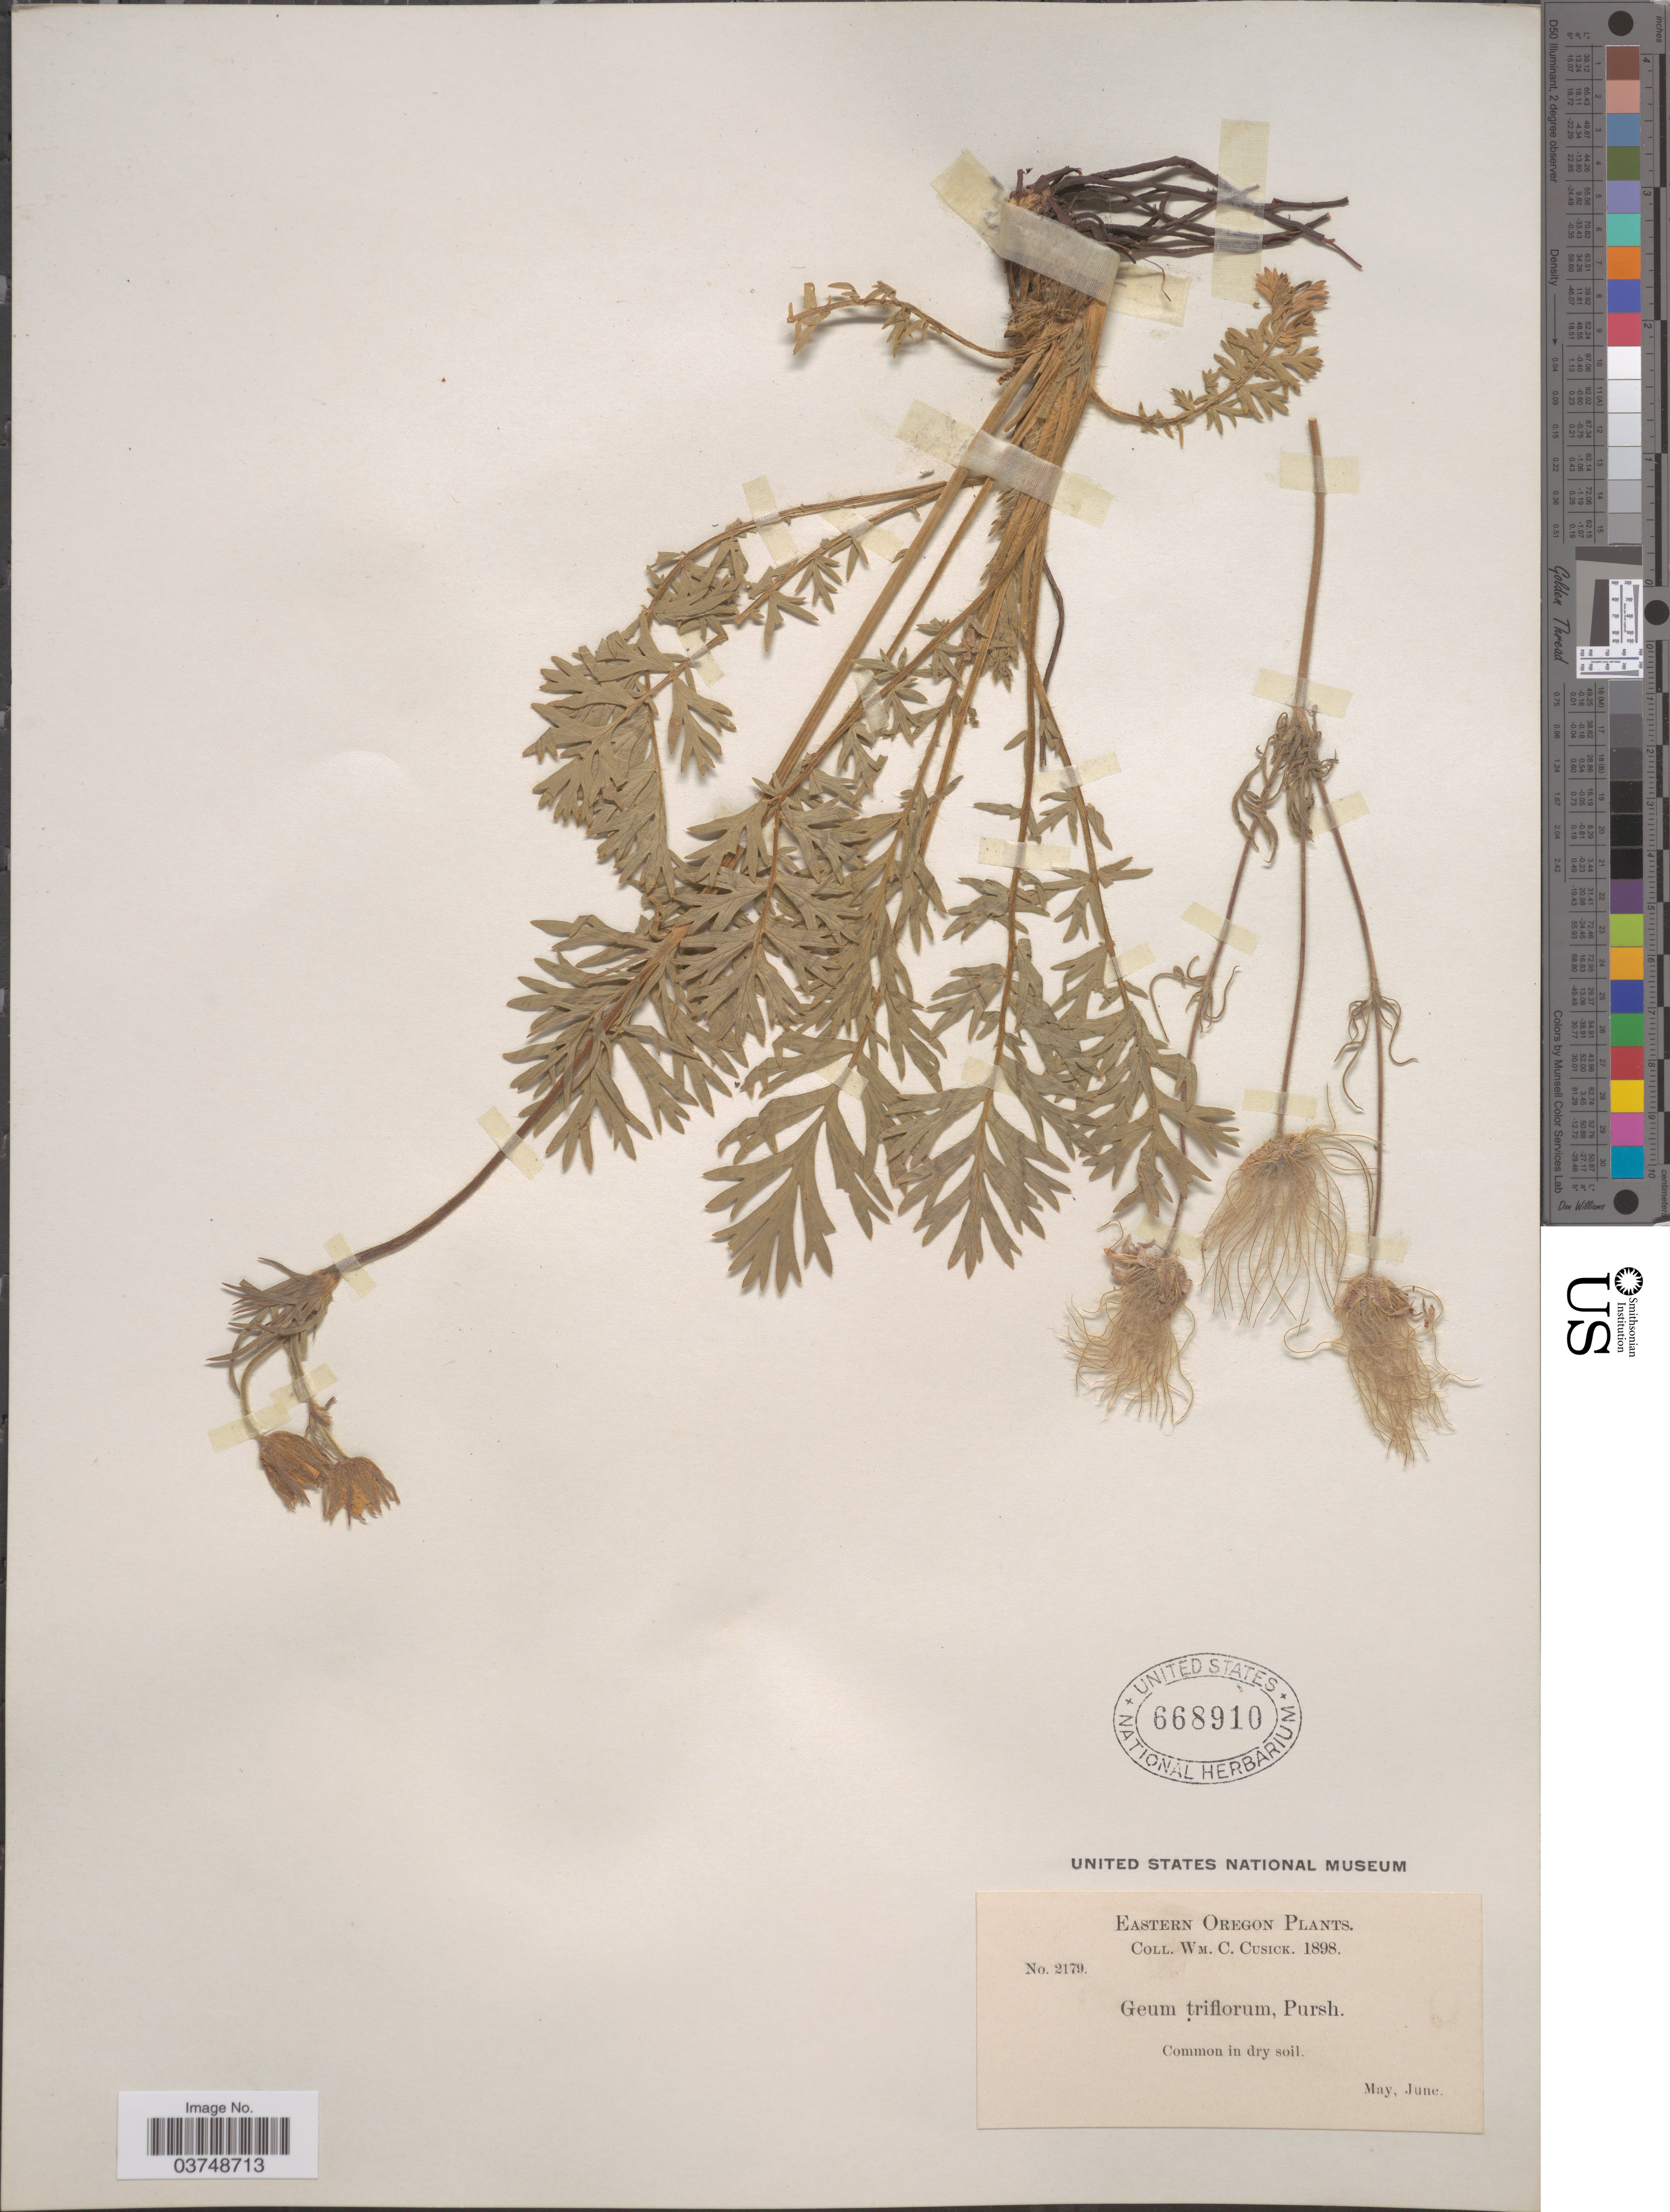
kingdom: Plantae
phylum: Tracheophyta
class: Magnoliopsida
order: Rosales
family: Rosaceae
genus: Geum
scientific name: Geum triflorum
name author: Pursh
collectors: W. C. Cusick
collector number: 2179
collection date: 1898-05/1898-06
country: United States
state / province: Oregon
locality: Eastern Oregon.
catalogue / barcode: US 668910